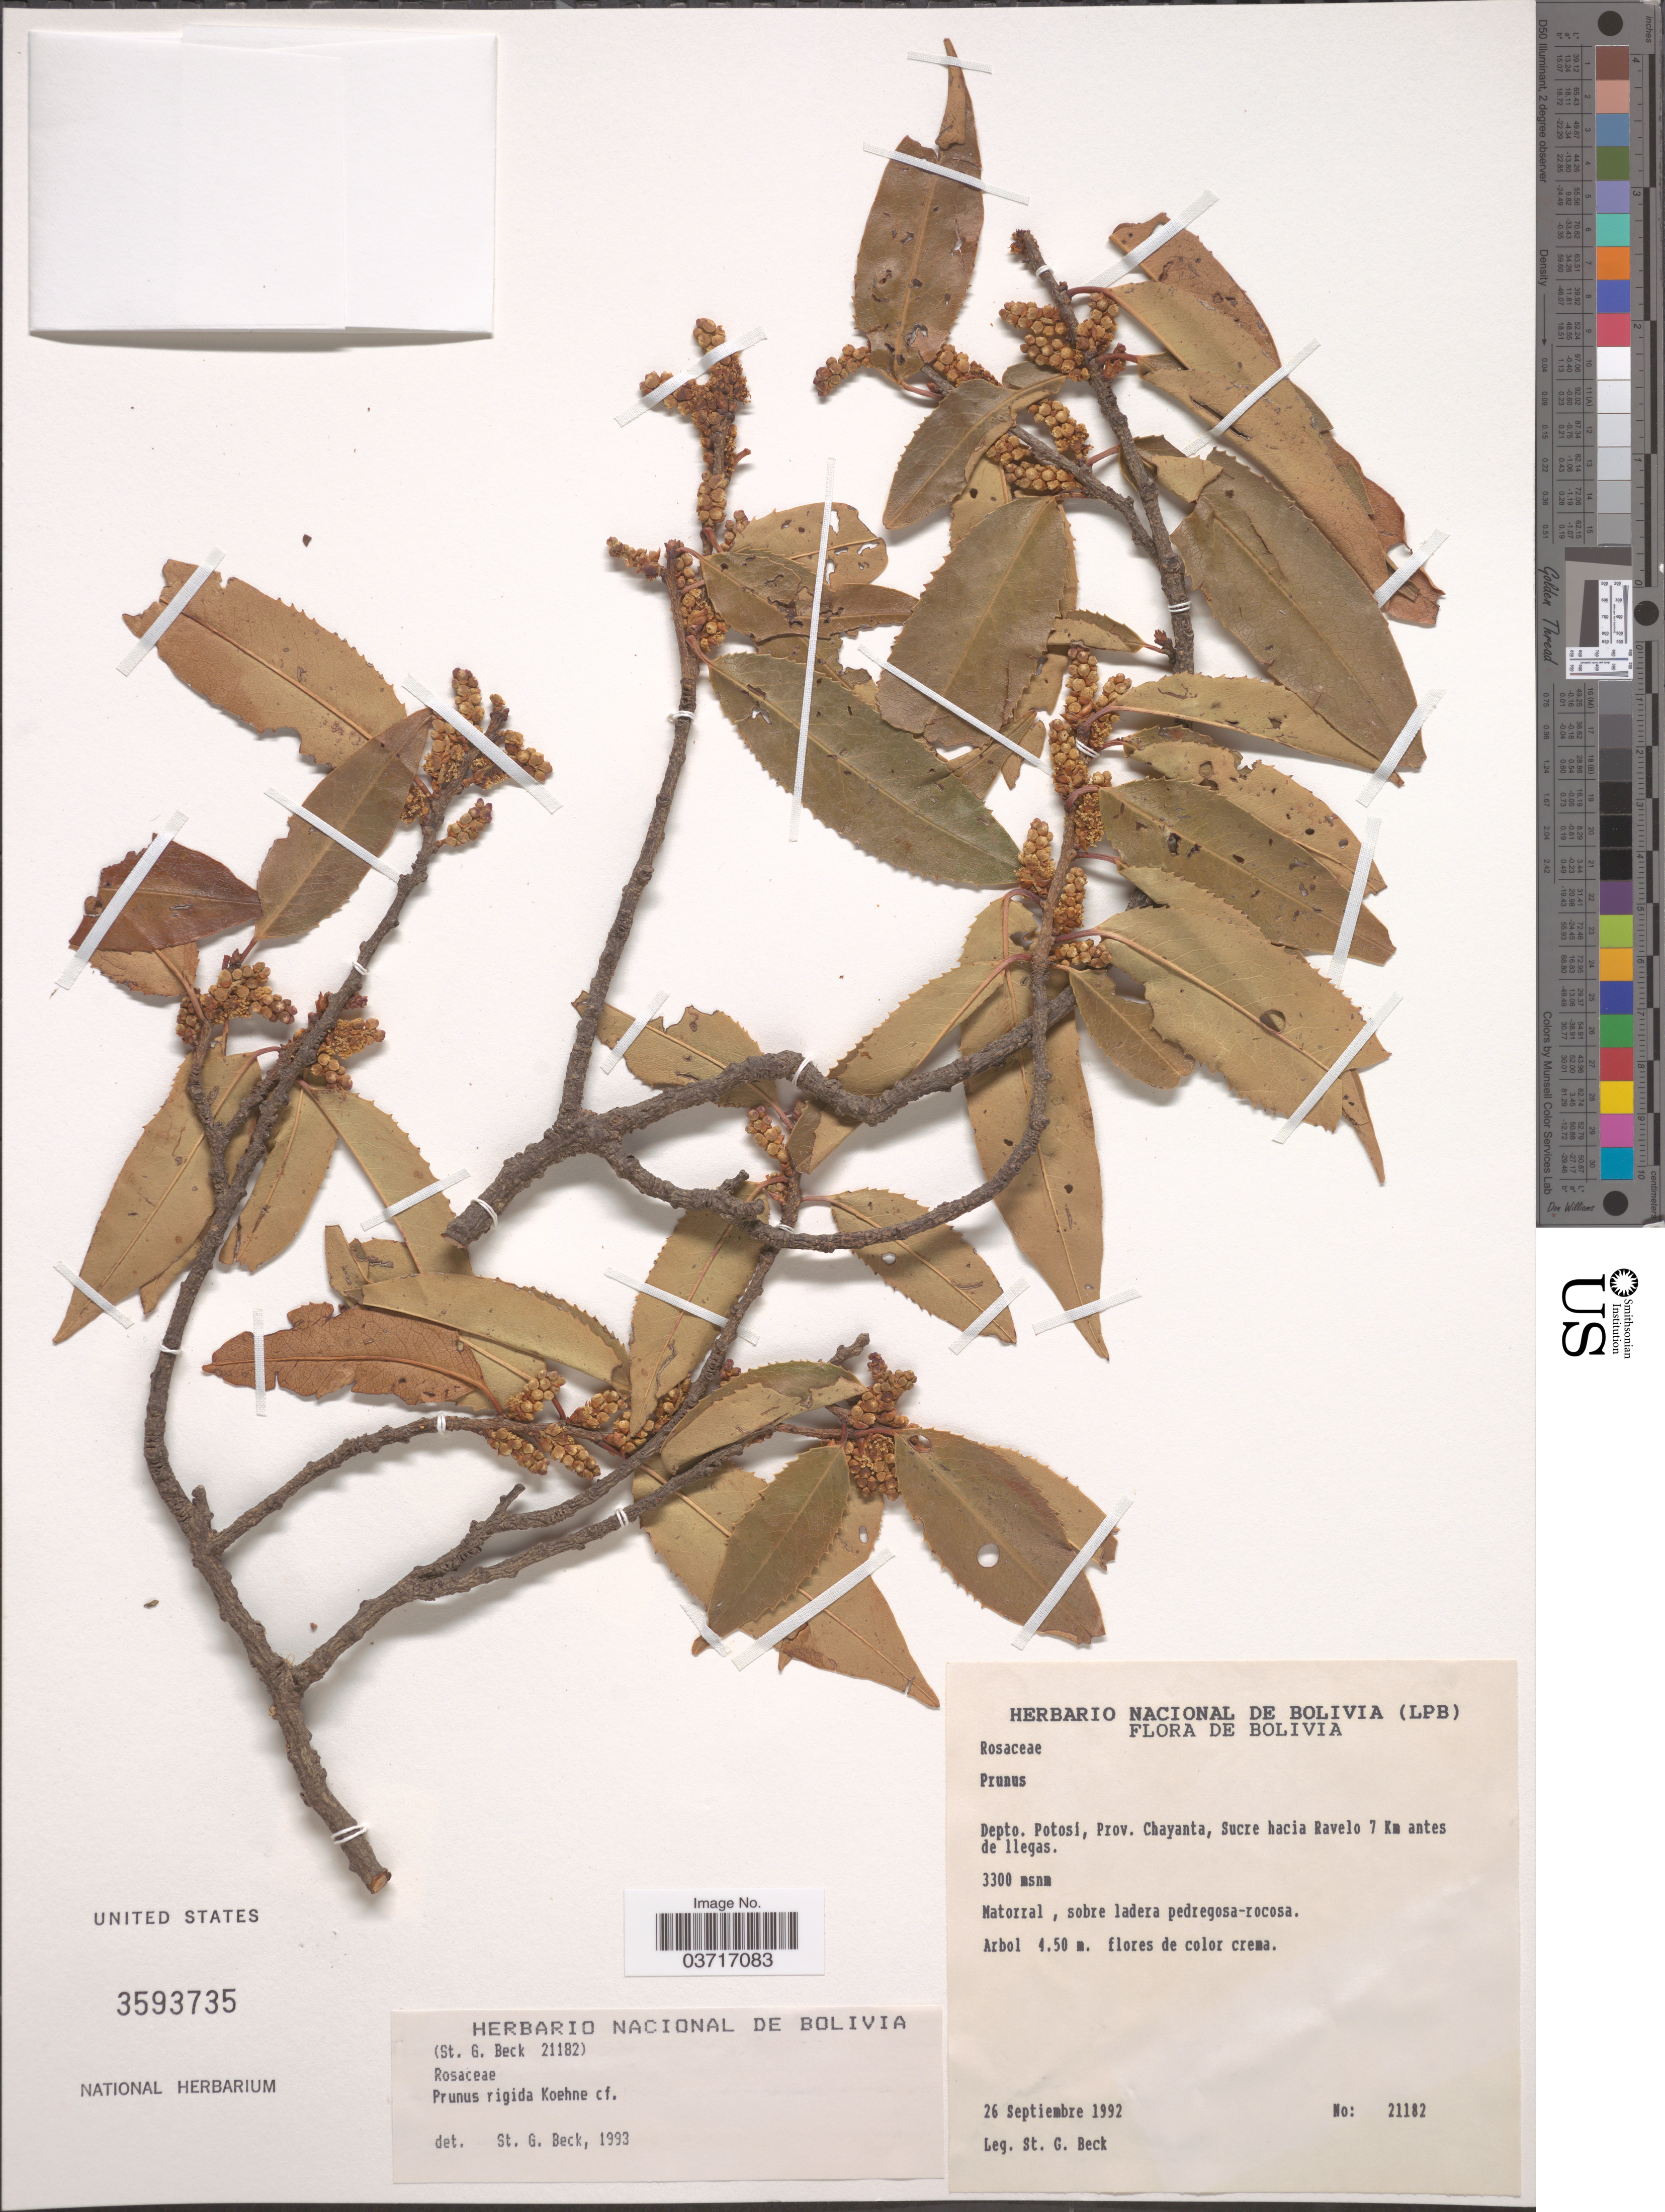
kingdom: Plantae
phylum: Tracheophyta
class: Magnoliopsida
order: Rosales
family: Rosaceae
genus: Prunus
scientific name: Prunus rigida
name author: Koehne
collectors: S. G. Beck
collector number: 21182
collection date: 1992-09-26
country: Bolivia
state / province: Potosi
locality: Depto. Potosí, Prov. Chayanta, Sucre hacia Ravelo 7 Km antes de llegas.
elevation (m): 3300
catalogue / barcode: US 3593735